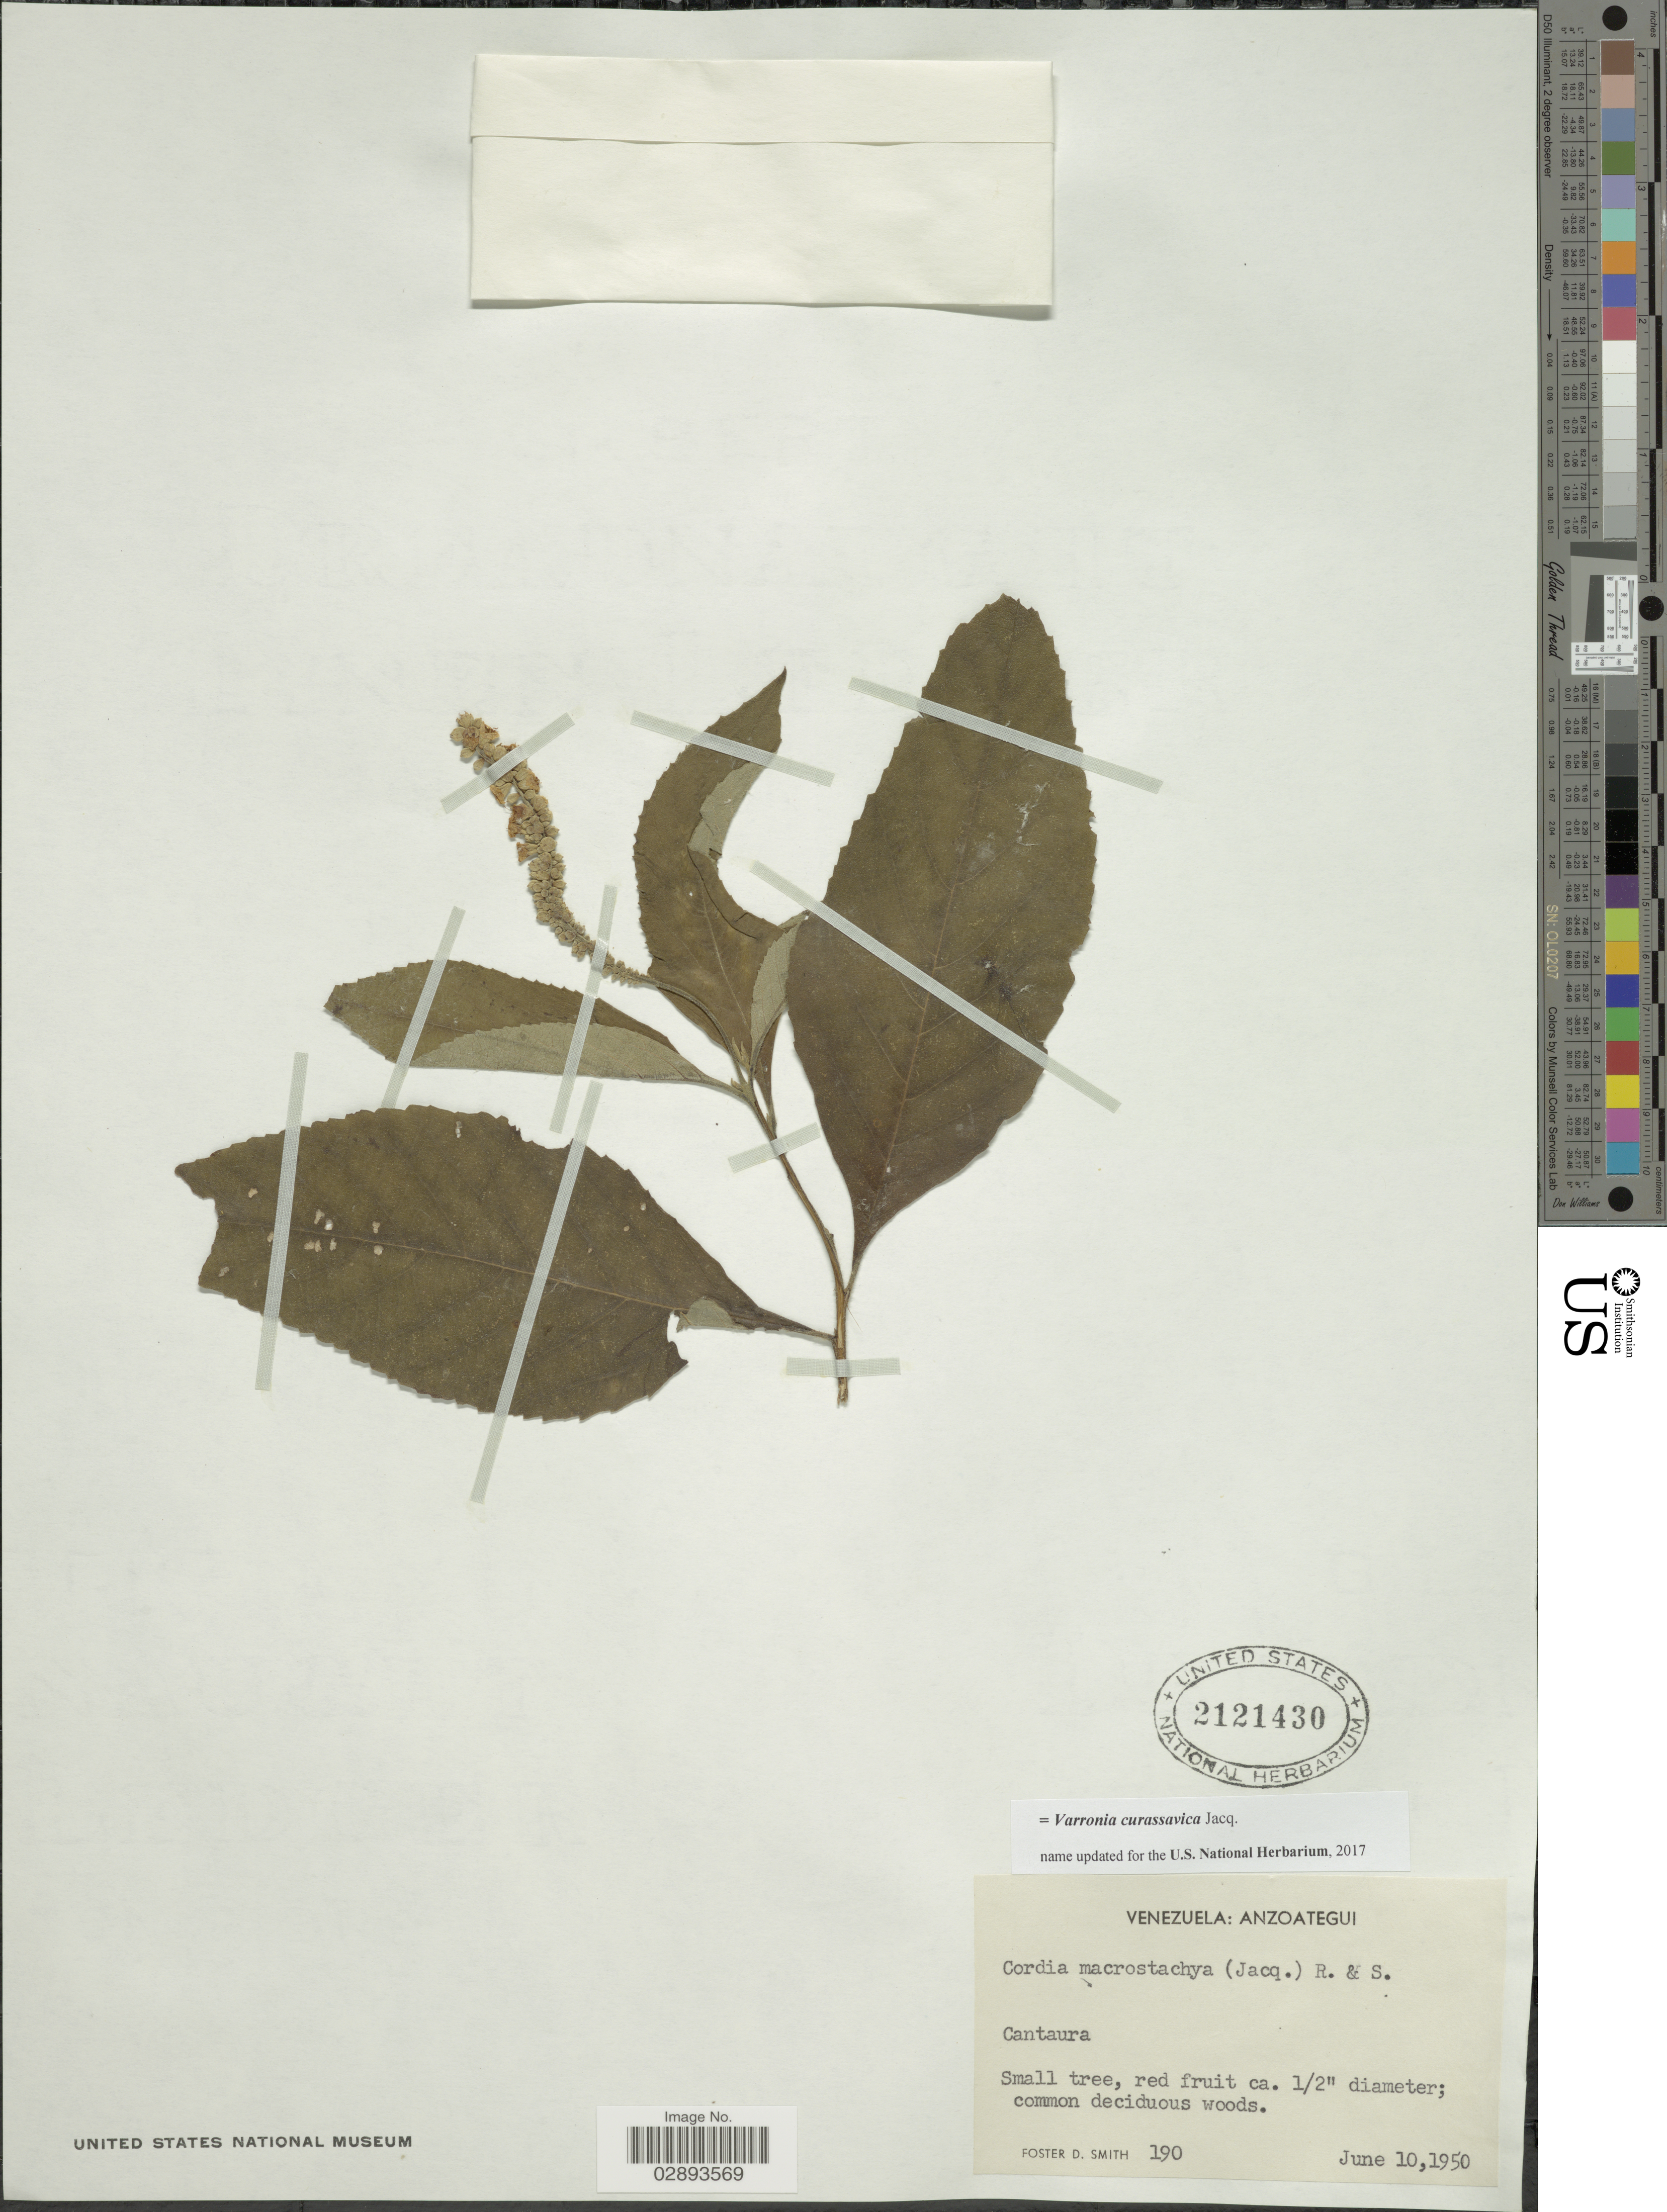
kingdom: Plantae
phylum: Tracheophyta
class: Magnoliopsida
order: Boraginales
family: Cordiaceae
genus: Varronia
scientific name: Varronia curassavica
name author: Jacq.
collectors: F. Smith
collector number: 190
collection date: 1950-06-10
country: Venezuela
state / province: Anzoategui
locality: Cantaura.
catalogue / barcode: US 2121430